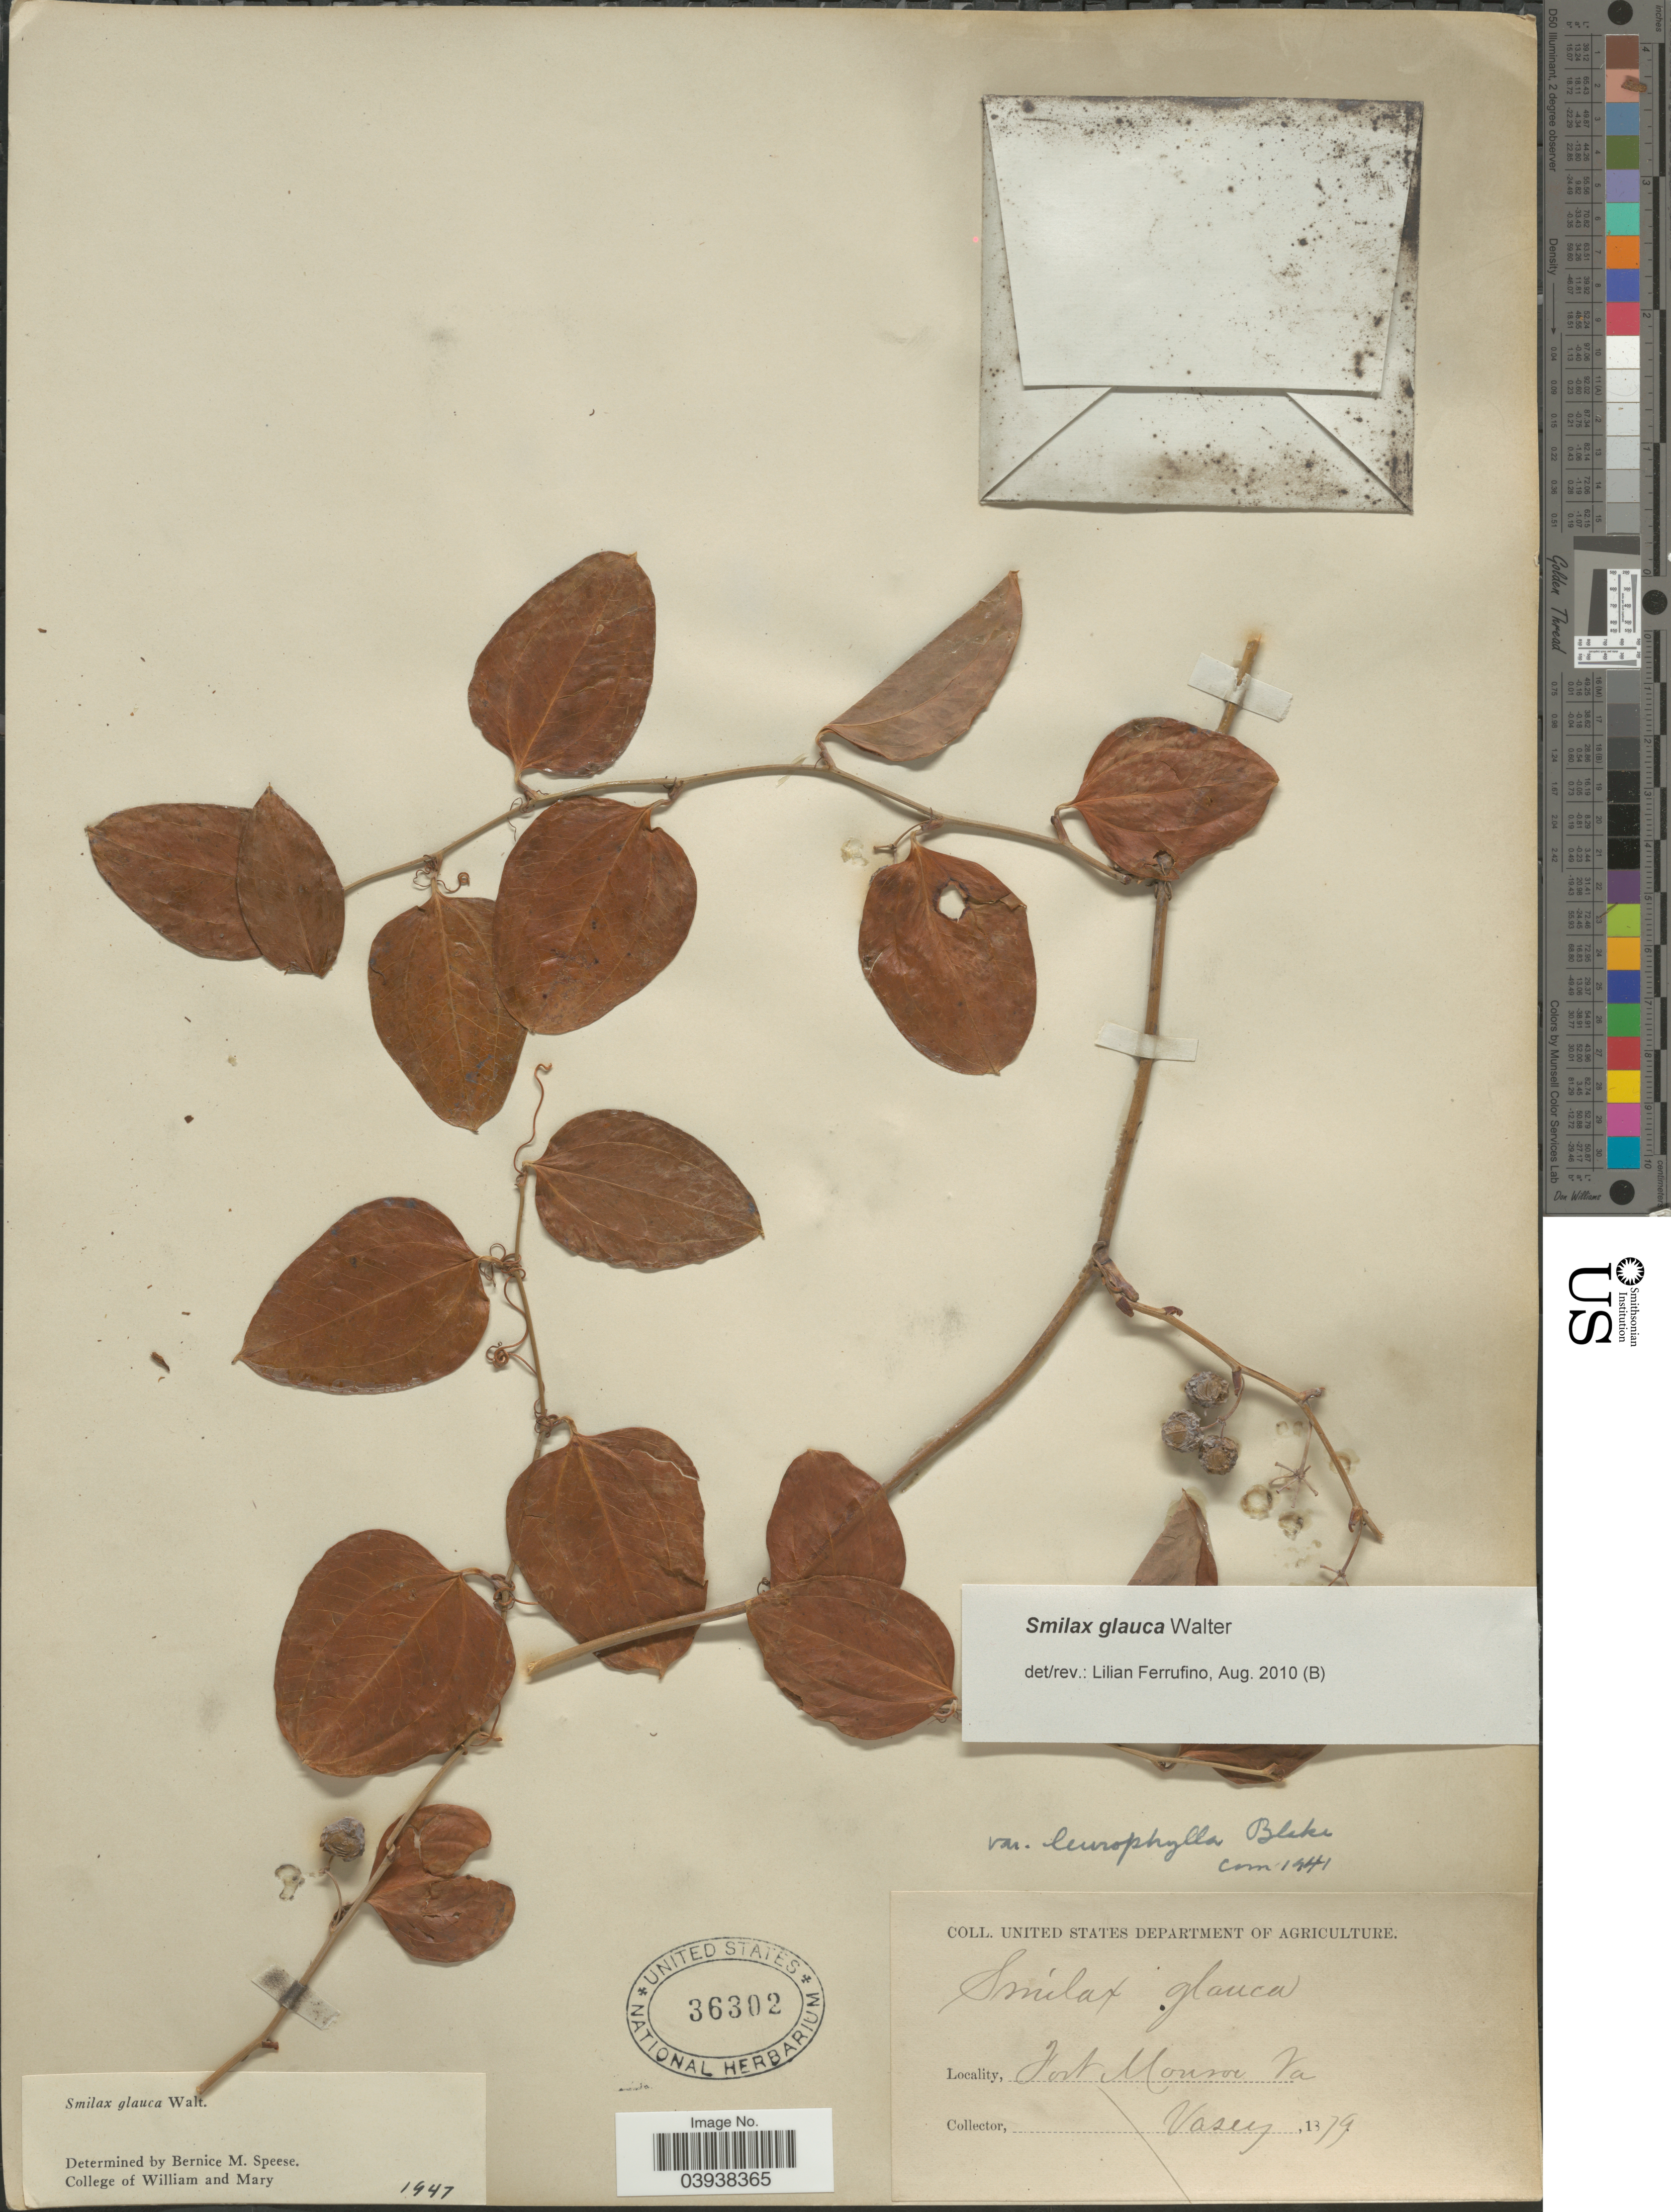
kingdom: Plantae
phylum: Tracheophyta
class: Liliopsida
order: Liliales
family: Smilacaceae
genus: Smilax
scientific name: Smilax glauca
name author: Walter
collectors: Vasey, --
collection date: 1879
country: United States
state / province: Virginia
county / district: City of Hampton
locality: Fort Monroe.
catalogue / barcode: US 36302